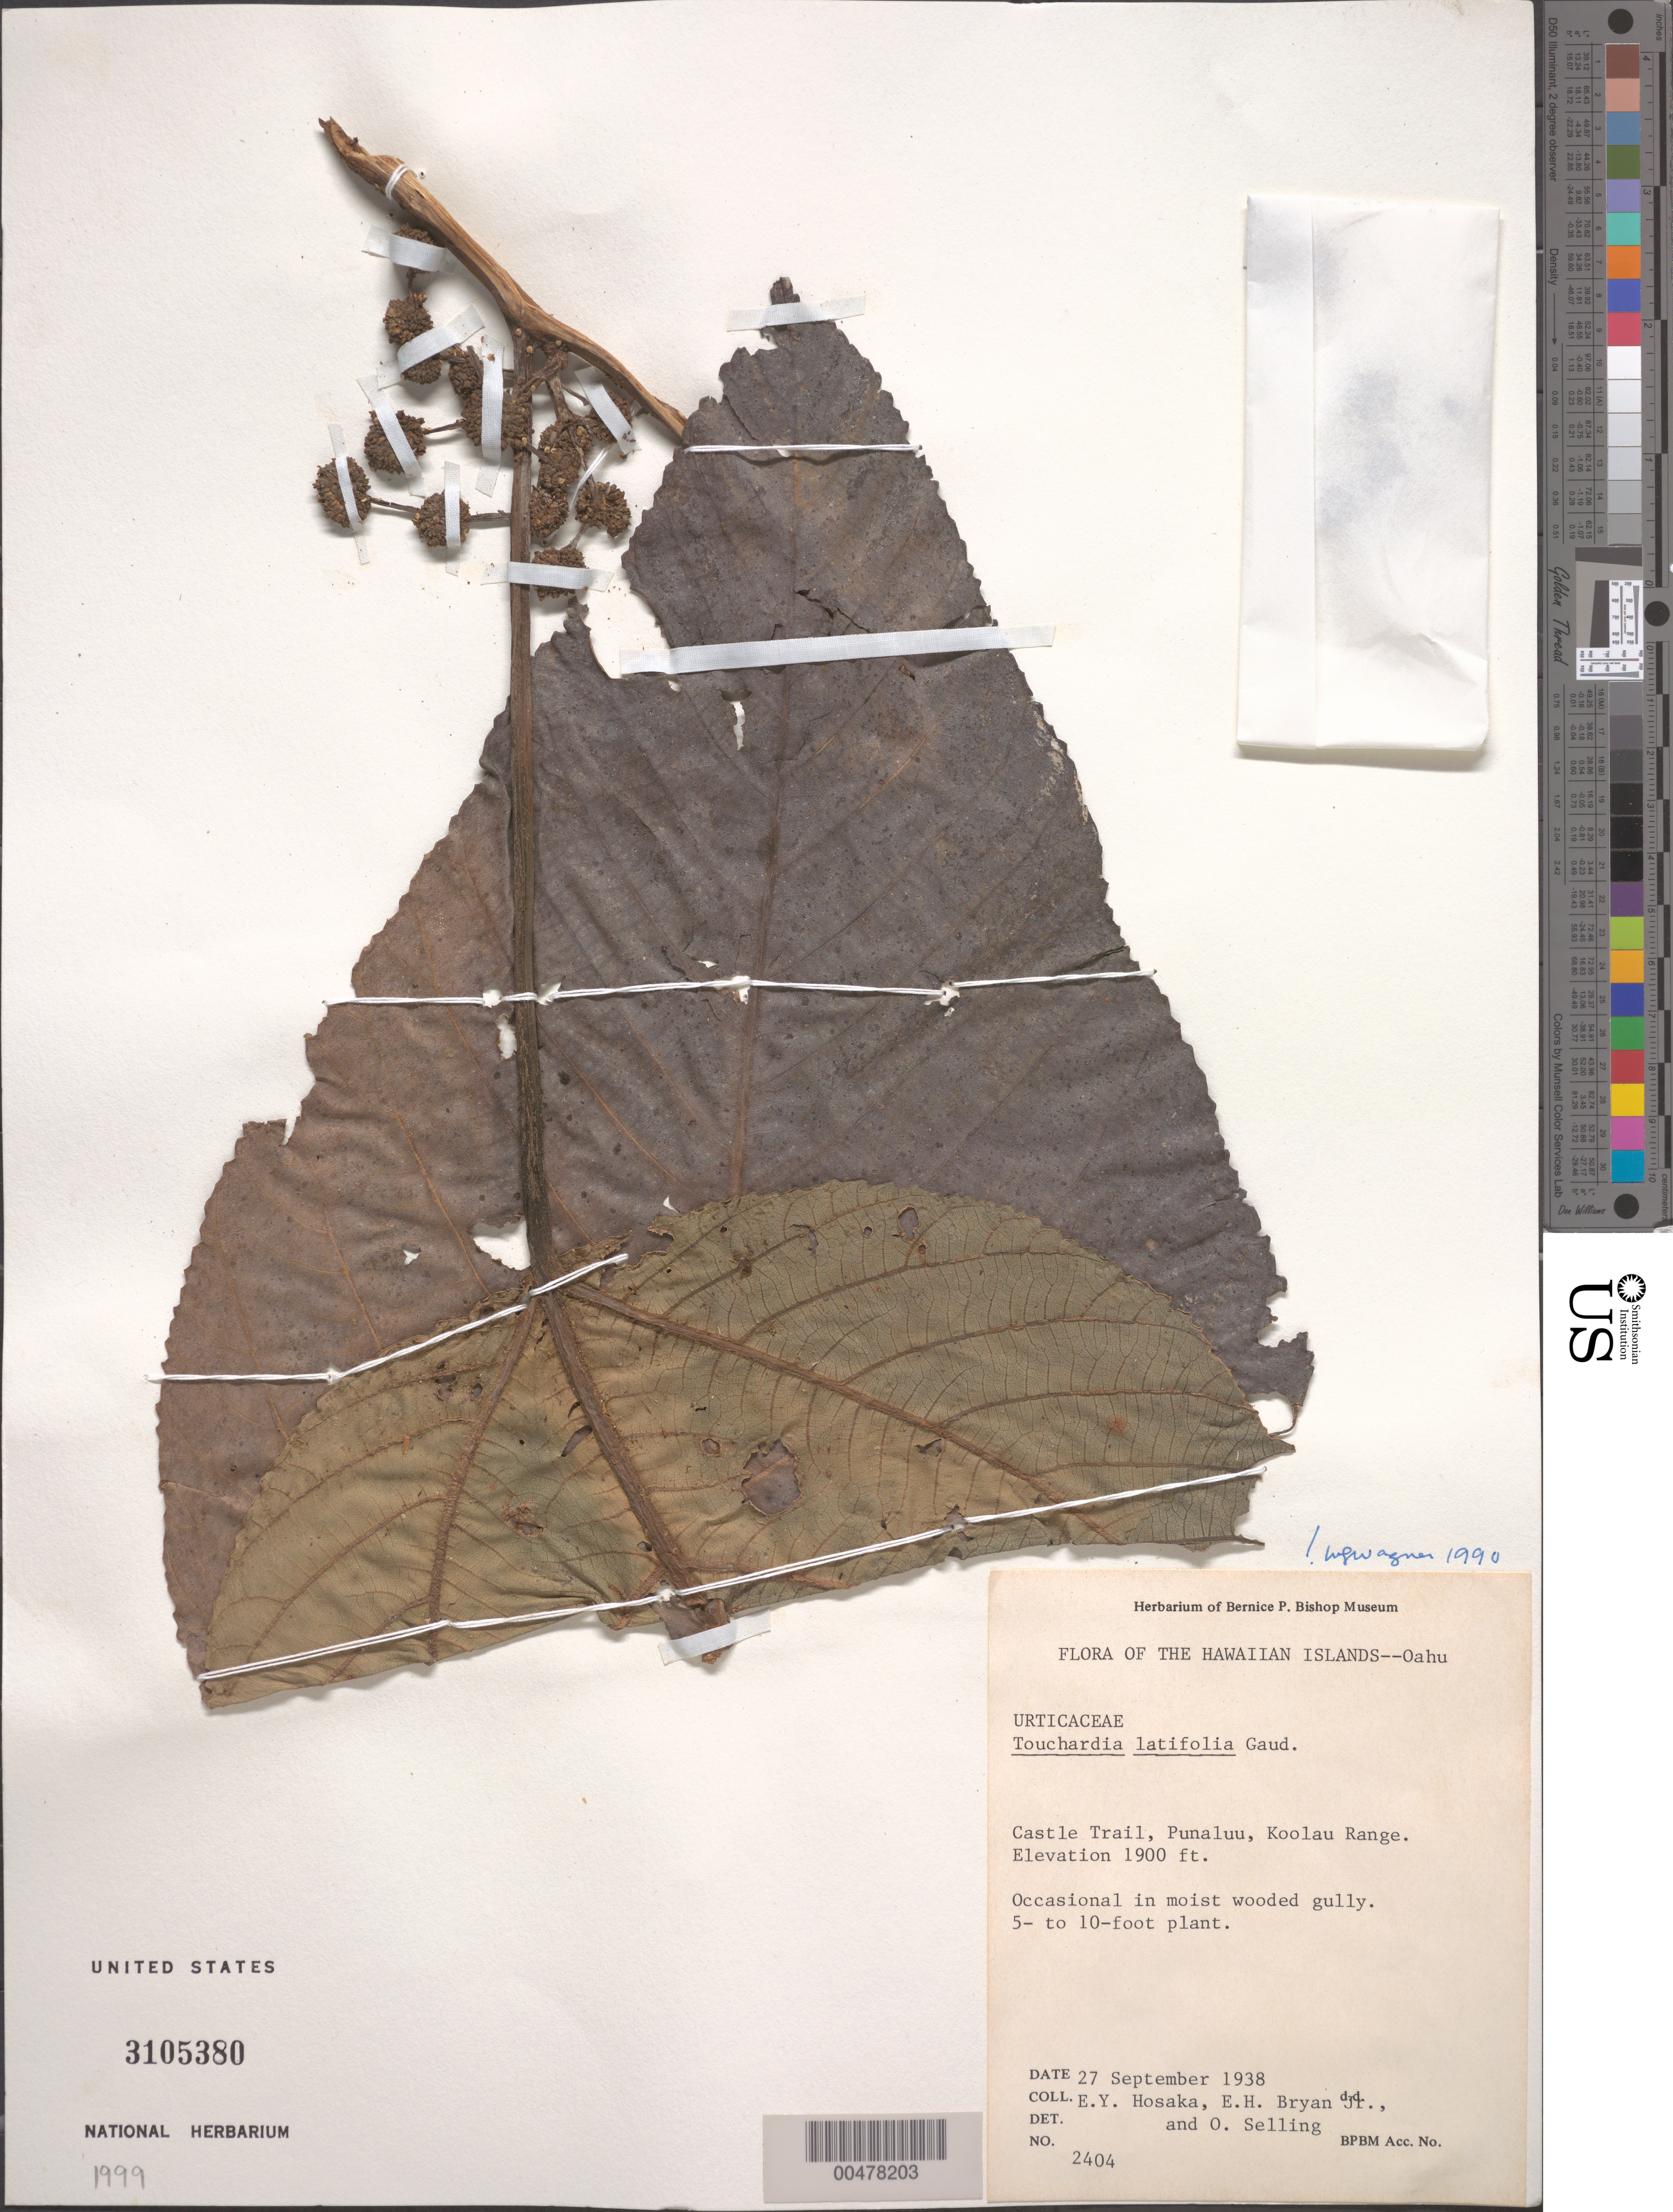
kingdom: Plantae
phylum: Tracheophyta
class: Magnoliopsida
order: Rosales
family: Urticaceae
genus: Touchardia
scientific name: Touchardia latifolia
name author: Gaudich.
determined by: Wagner, W. L., (BOT), Smithsonian Institution - National Museum of Natural History (UNITED STATES)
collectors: E. Y. Hosaka, J. Bryan & O. Selling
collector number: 2404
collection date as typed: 27 Sep 1938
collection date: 1938-09-27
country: United States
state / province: Hawaii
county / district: Kauai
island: Kaua'i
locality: Castle Trail, Punaluu, Koolau Range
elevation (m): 579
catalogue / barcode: US 3105380